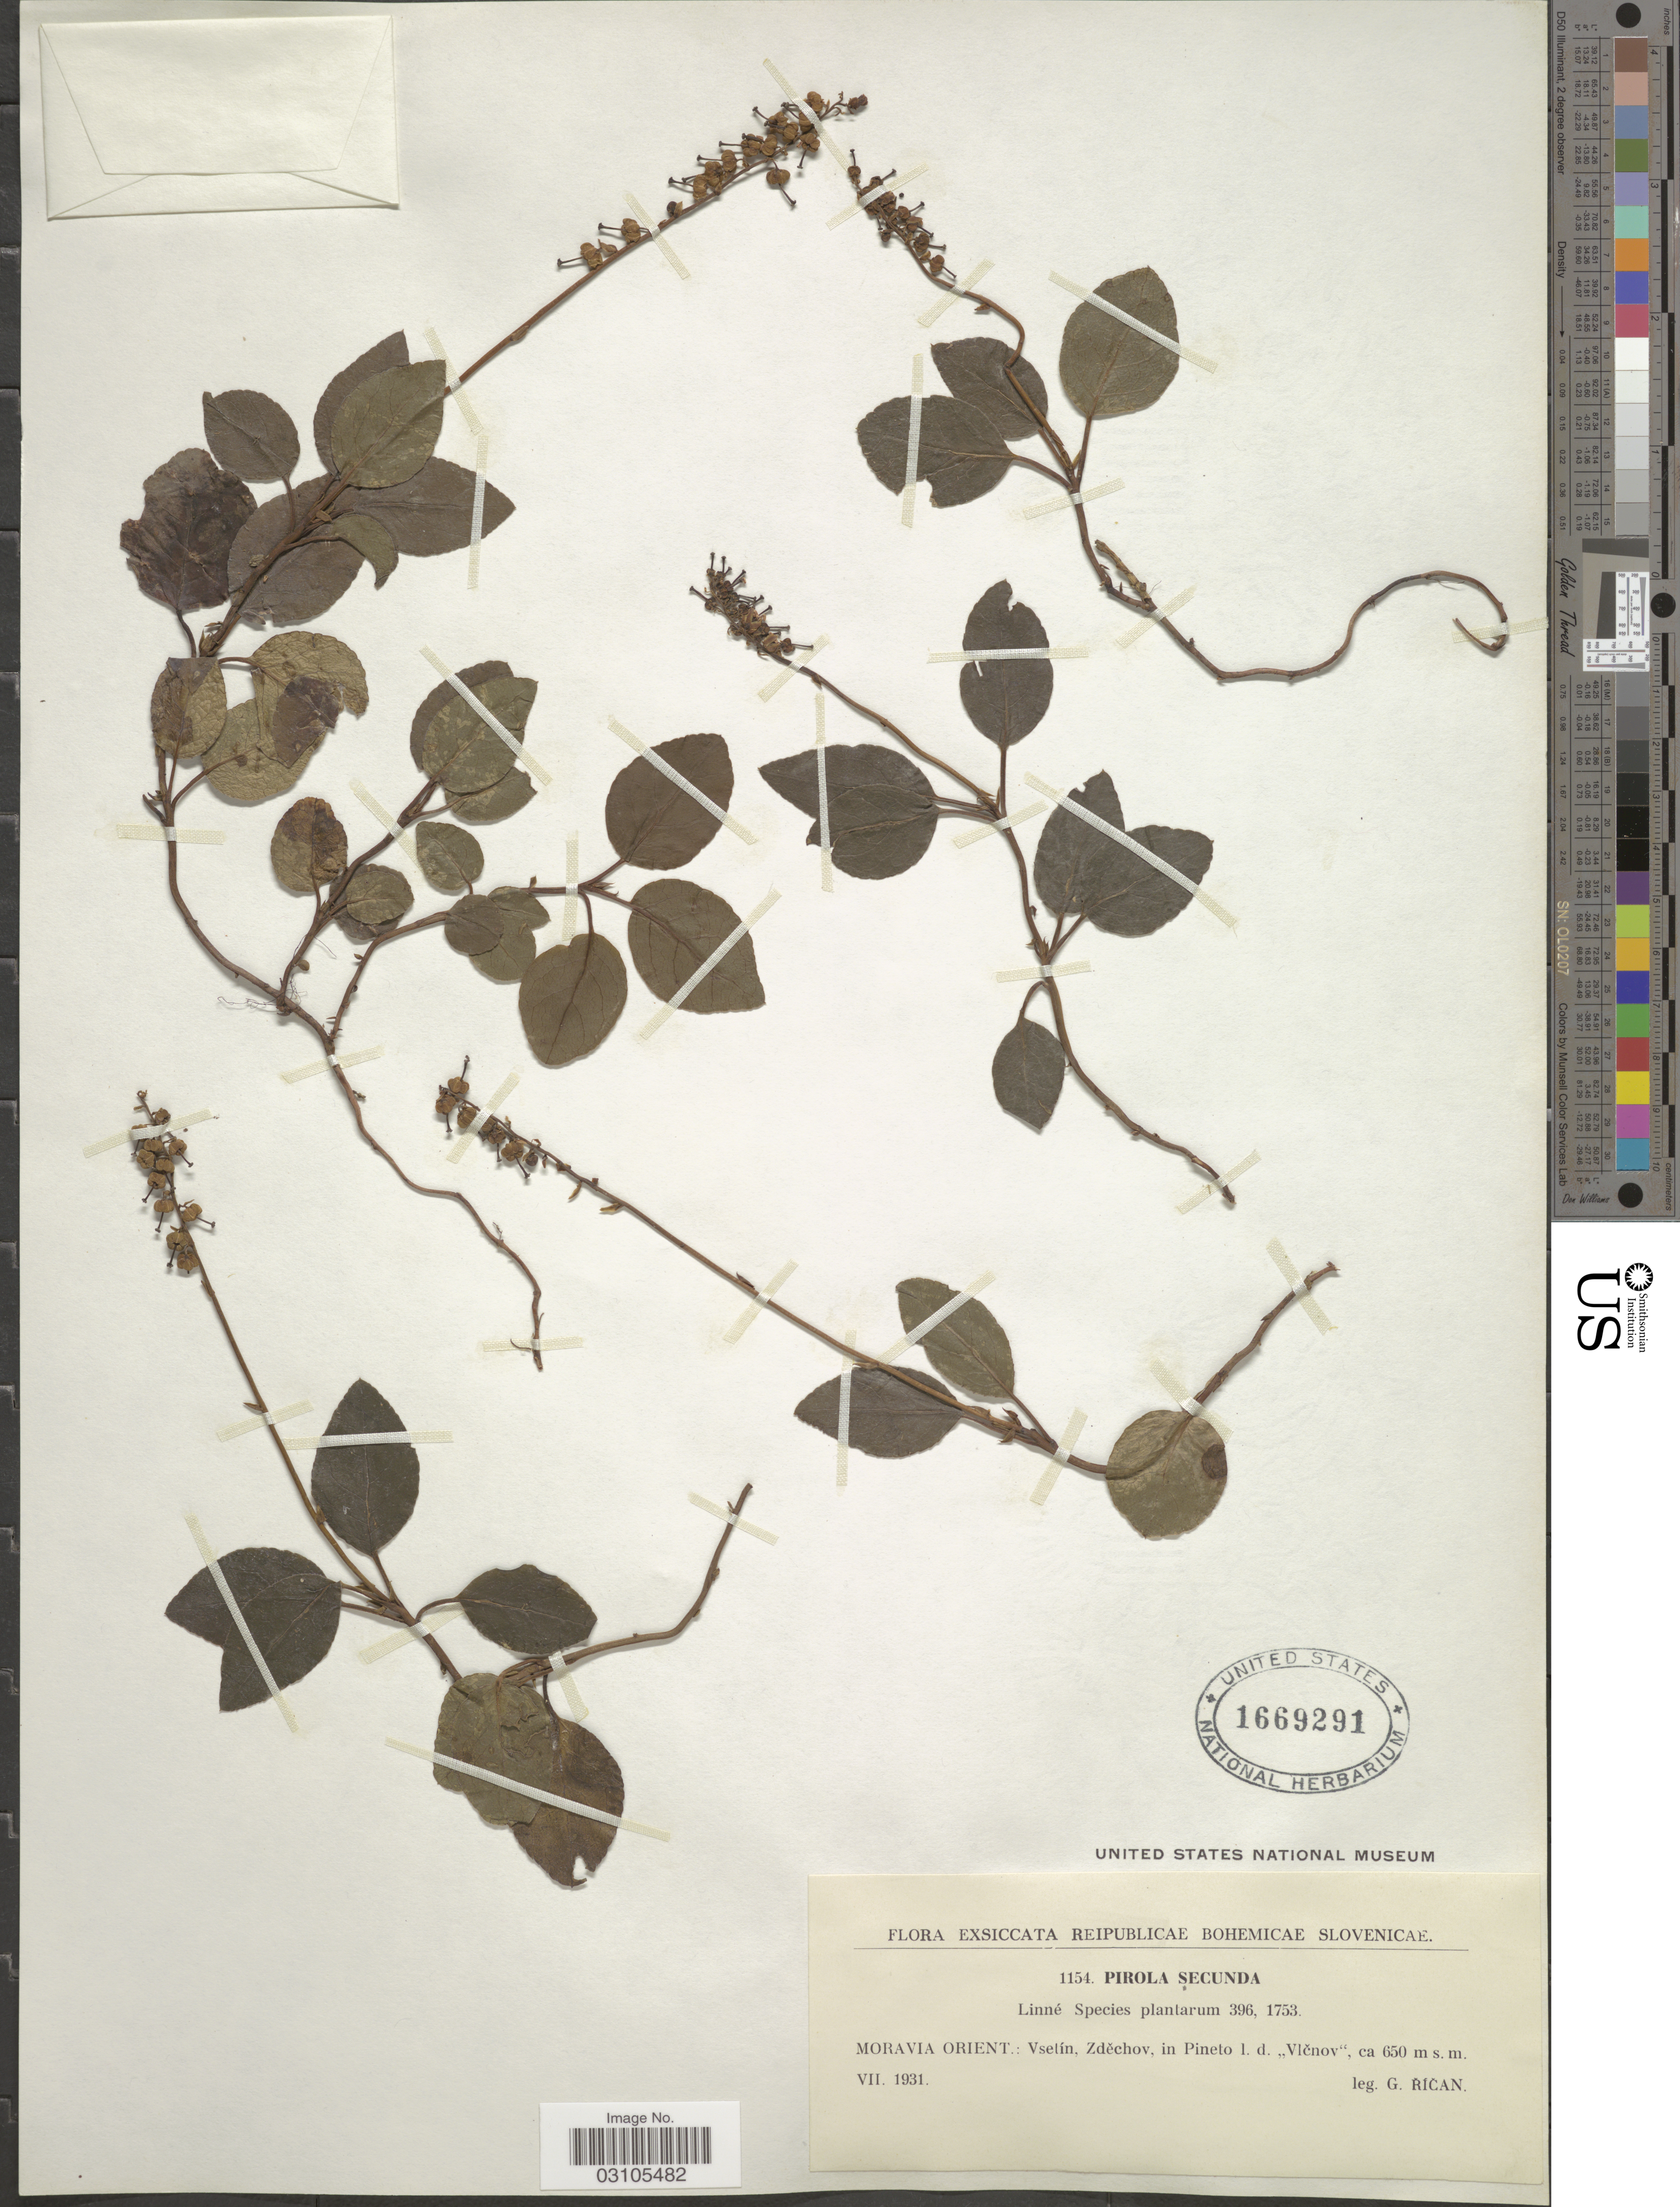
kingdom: Plantae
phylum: Tracheophyta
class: Magnoliopsida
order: Ericales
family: Ericaceae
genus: Orthilia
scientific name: Orthilia secunda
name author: (L.) House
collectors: G. Rican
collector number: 1154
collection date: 1931-07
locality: Moravia Orient.: Vselín, Zdechov, in Pineto l. d. ,,Vlcnov.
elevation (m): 650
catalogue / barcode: US 1669291